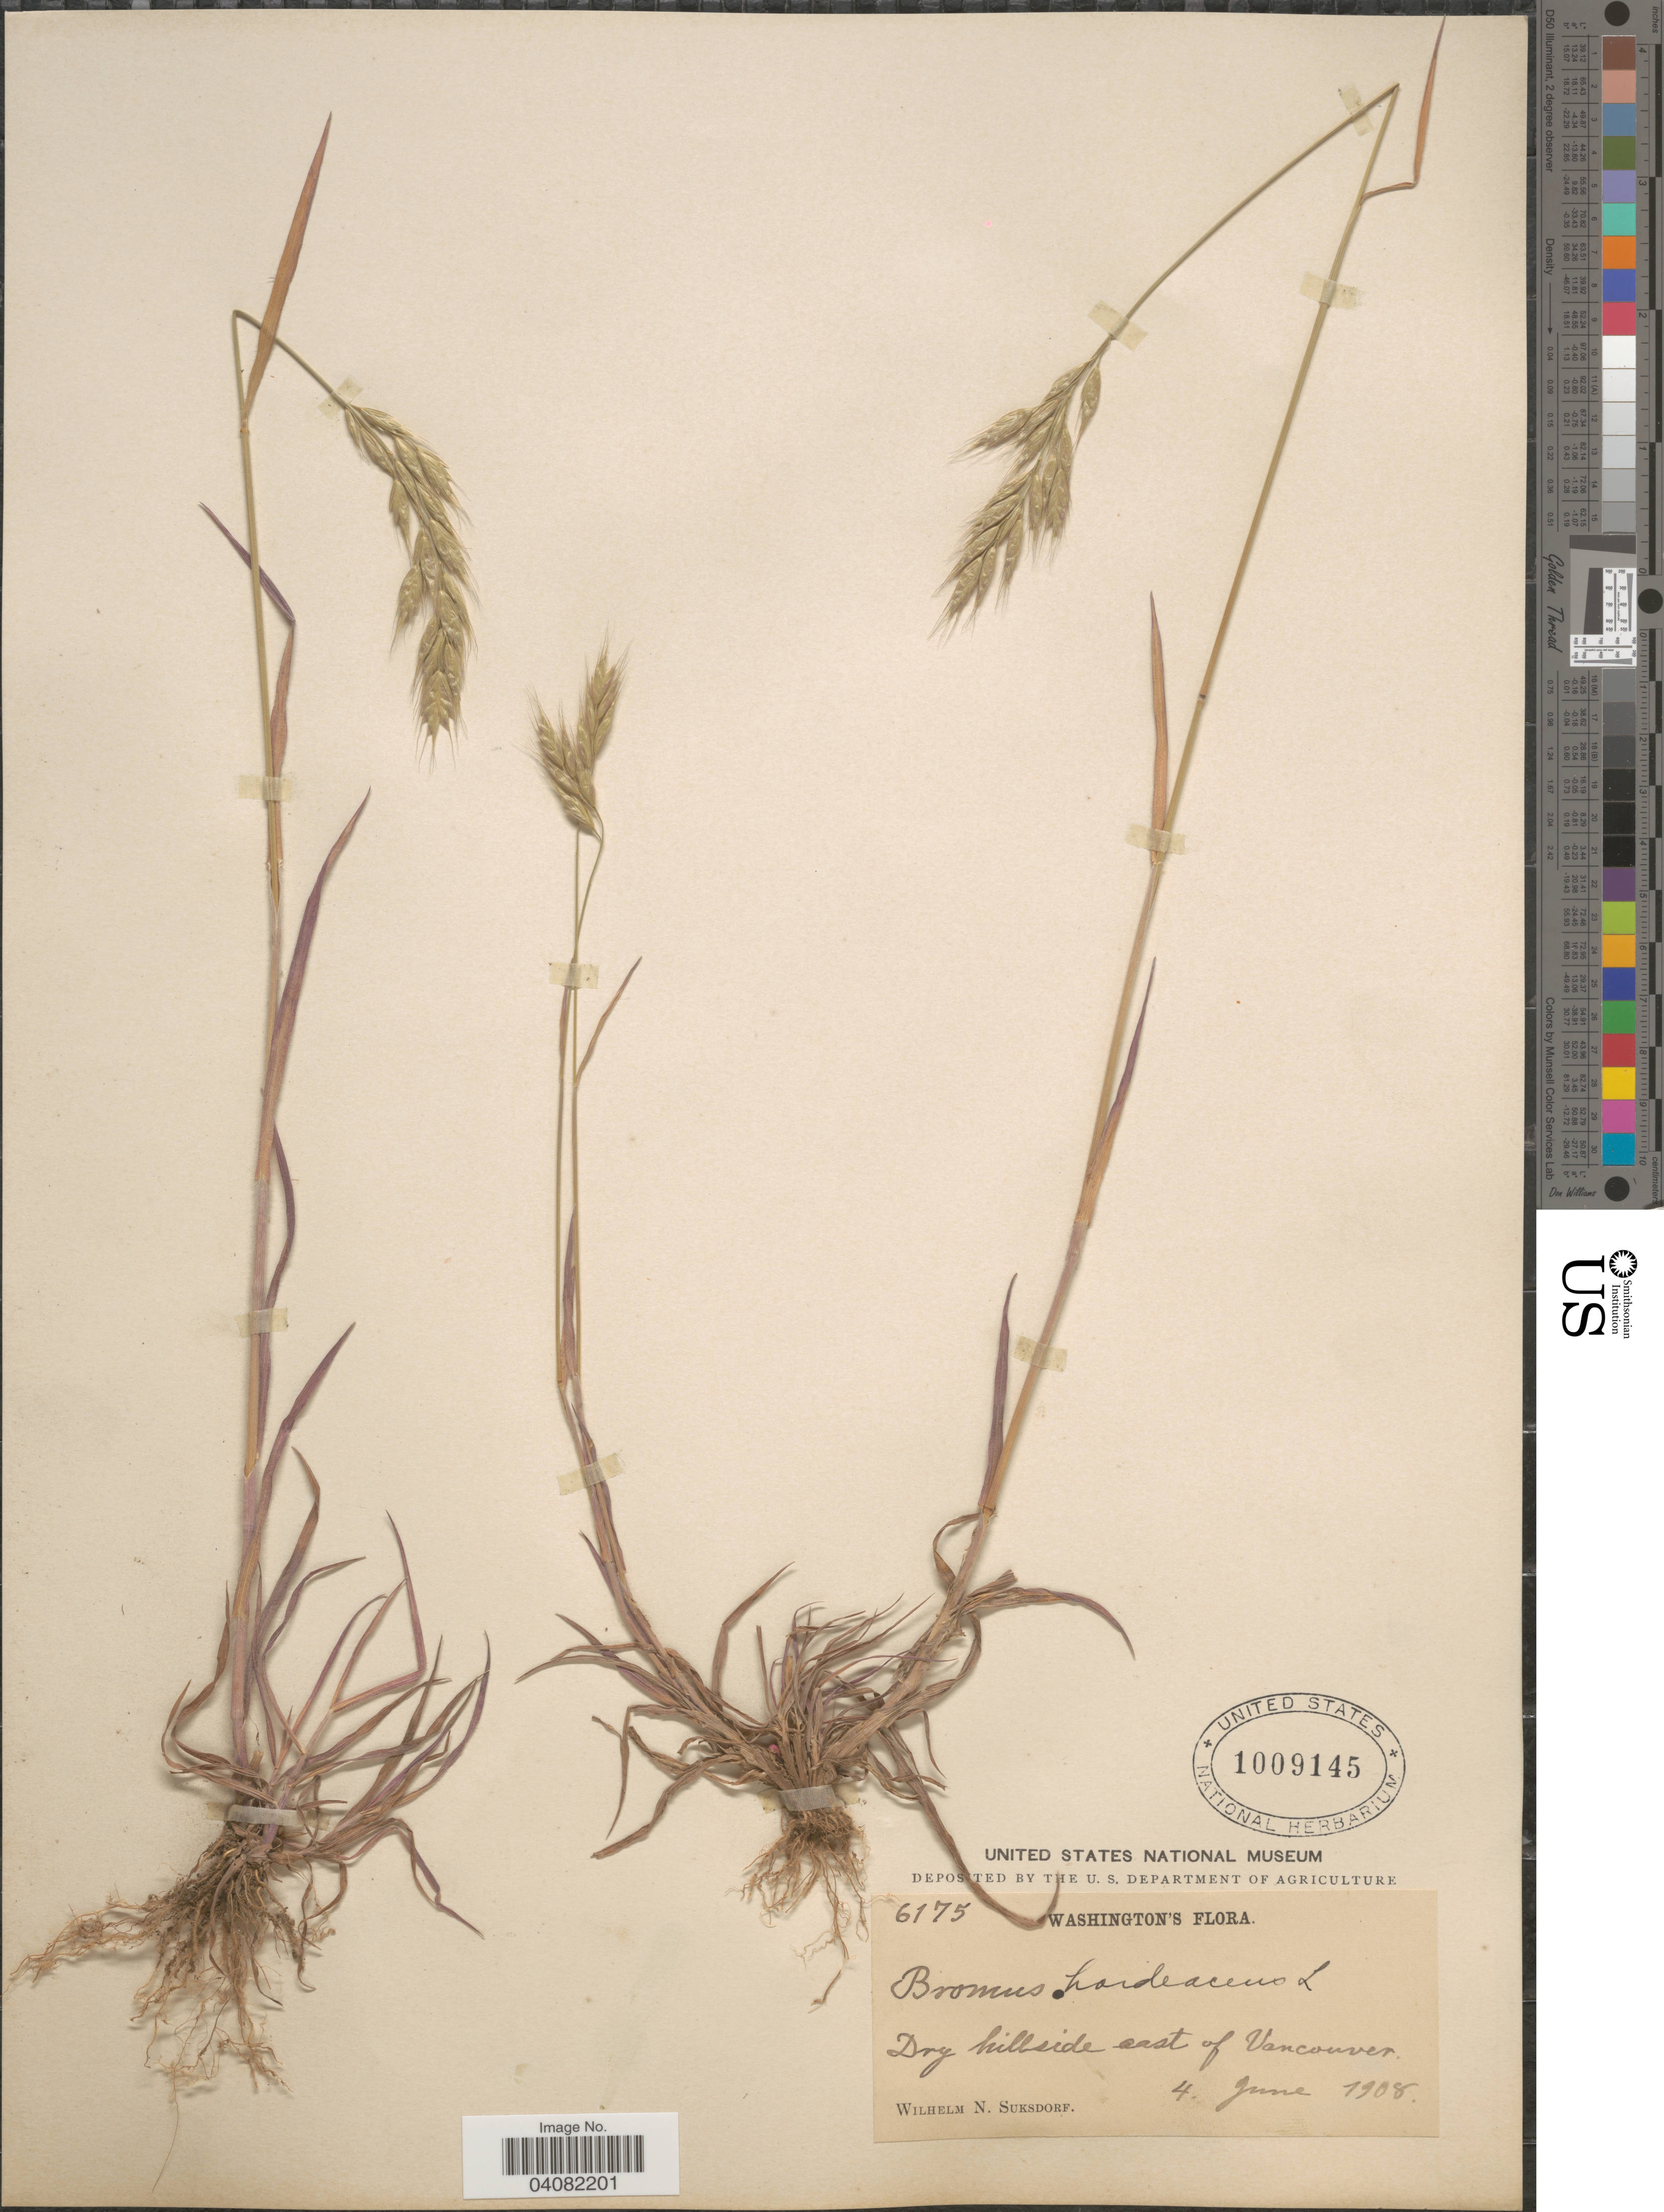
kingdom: Plantae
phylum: Tracheophyta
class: Liliopsida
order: Poales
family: Poaceae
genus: Bromus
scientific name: Bromus hordeaceus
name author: L.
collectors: W. N. Suksdorf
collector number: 6175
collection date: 1908-06-04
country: United States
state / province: Washington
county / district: Clark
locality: Dry hillside east of Vancouver.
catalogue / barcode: US 1009145